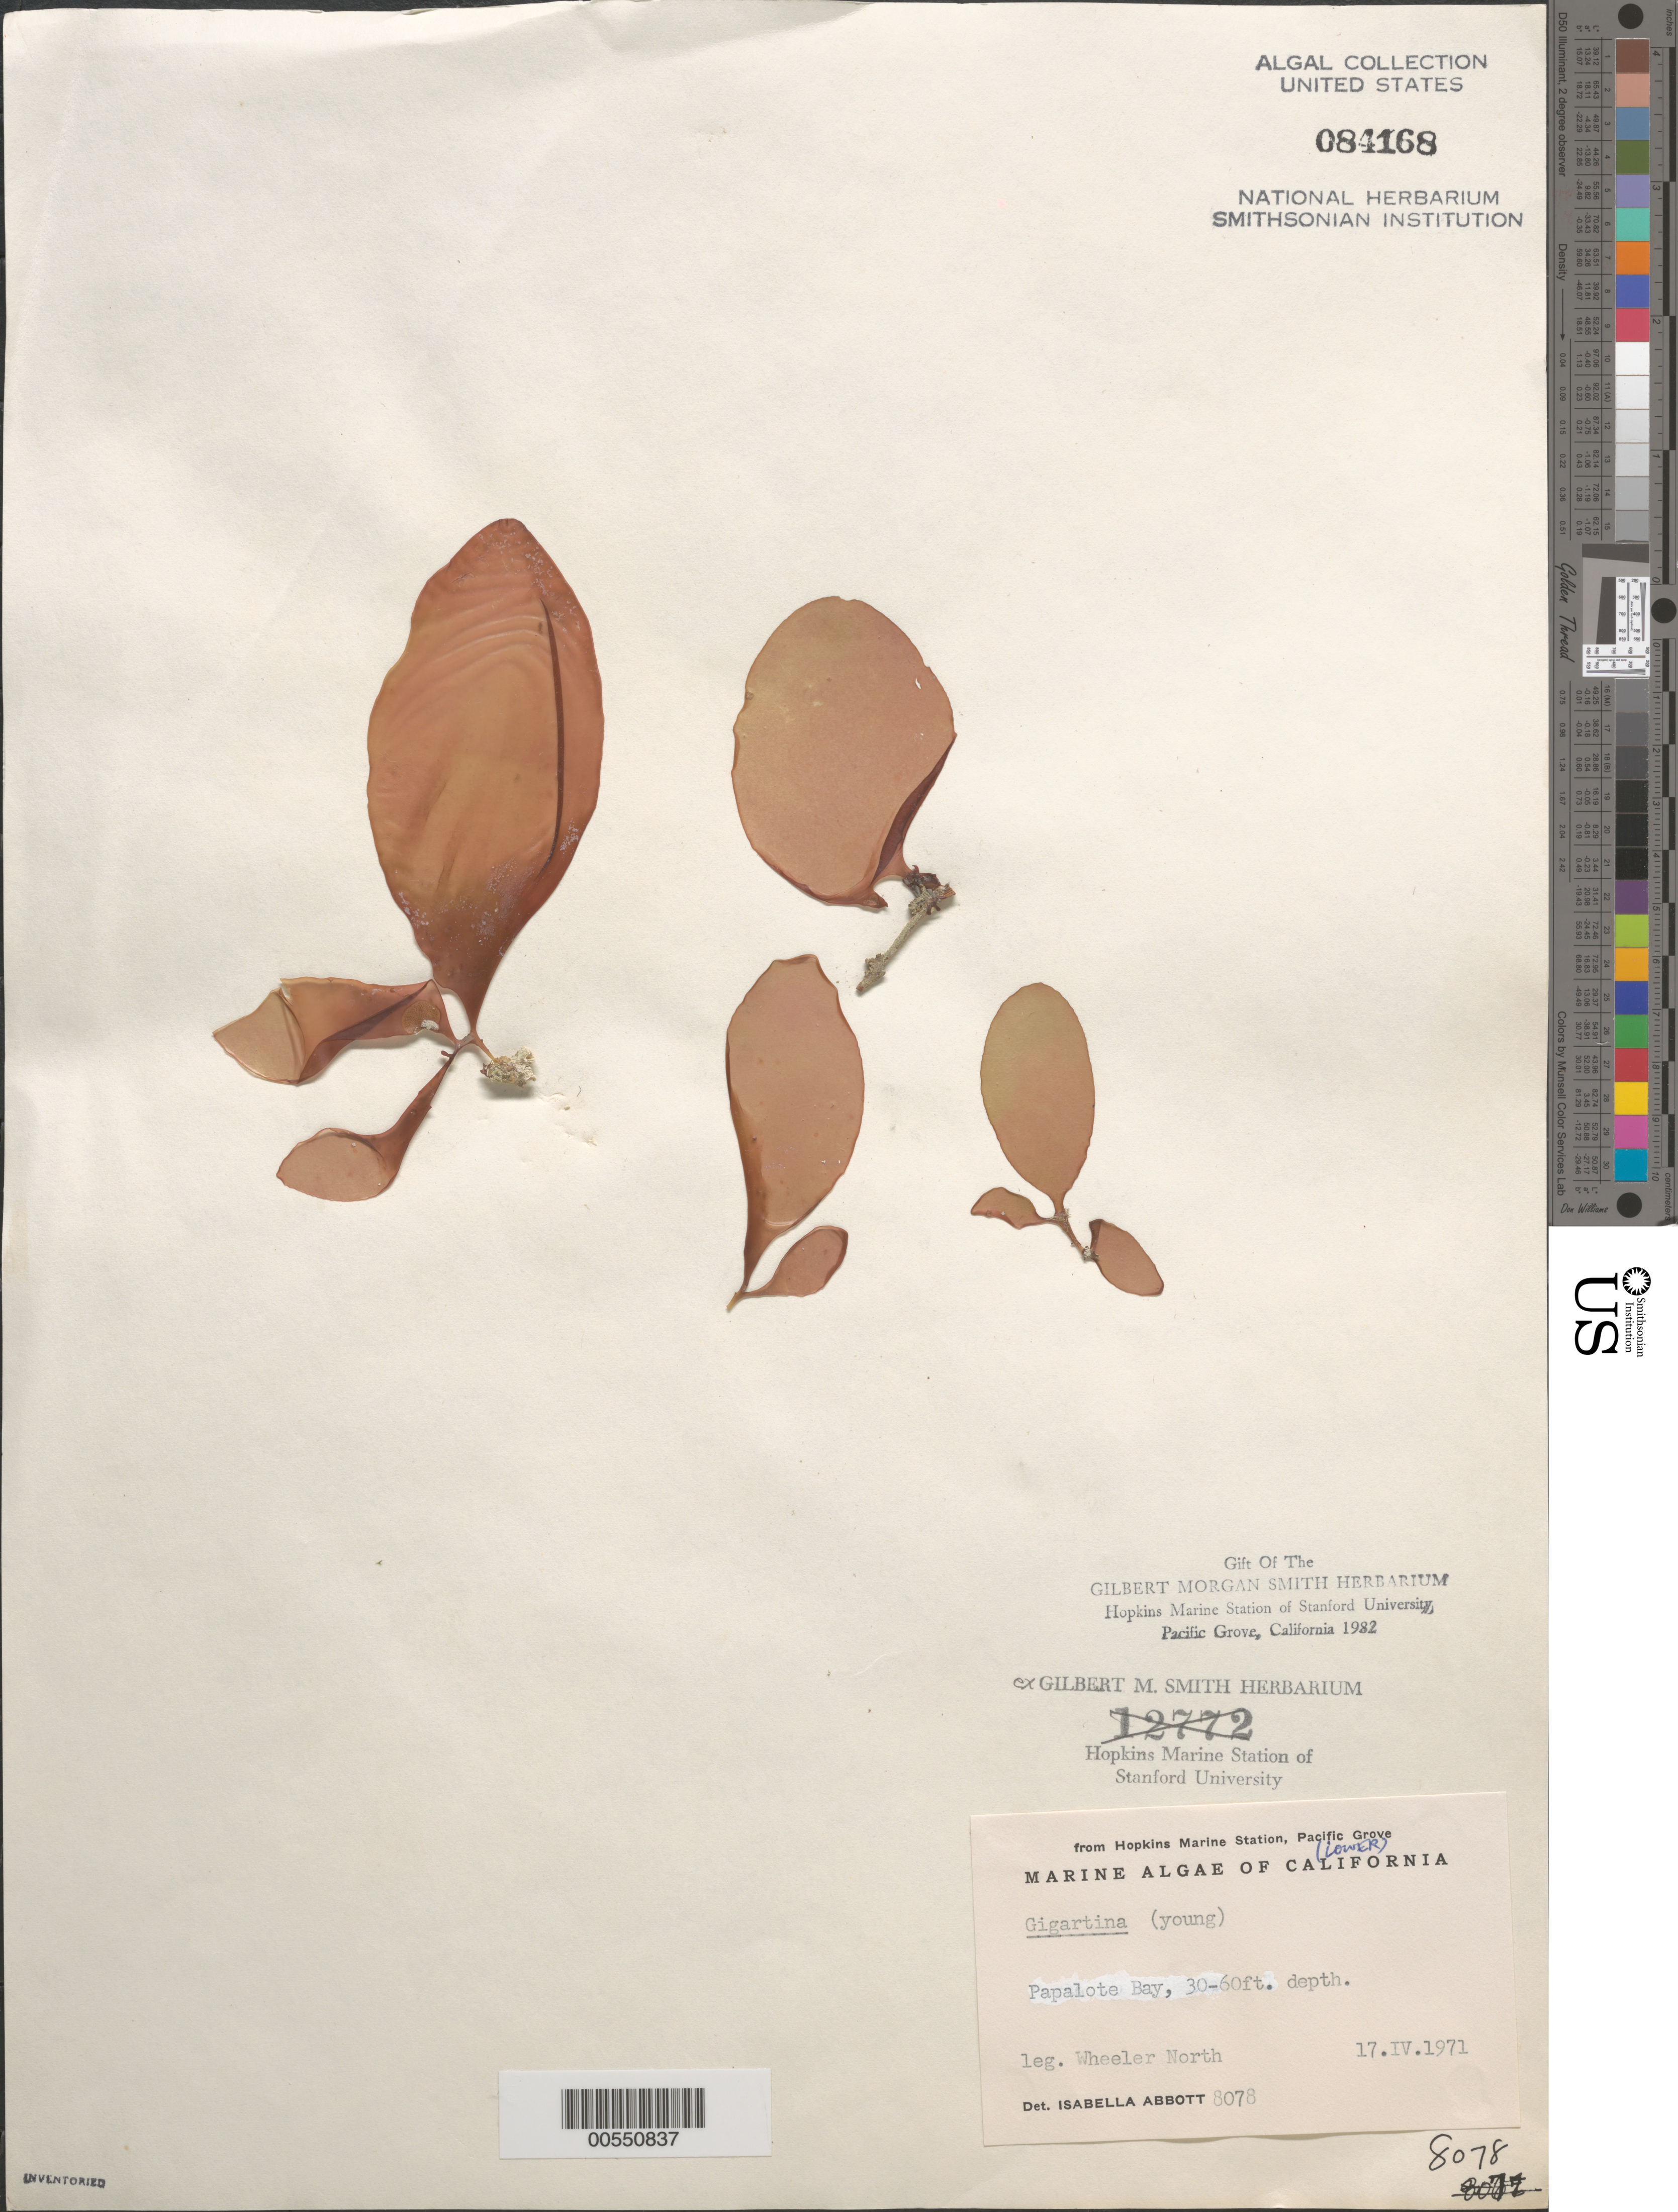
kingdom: Plantae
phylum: Rhodophyta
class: Florideophyceae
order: Gigartinales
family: Gigartinaceae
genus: Gigartina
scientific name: Gigartina sp.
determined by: Abbott, Isabella A.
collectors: W. North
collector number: IAA 8078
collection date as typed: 17 Apr 1971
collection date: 1971-04-17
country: Mexico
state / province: Baja California Norte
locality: Papolote Bay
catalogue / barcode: US 84168